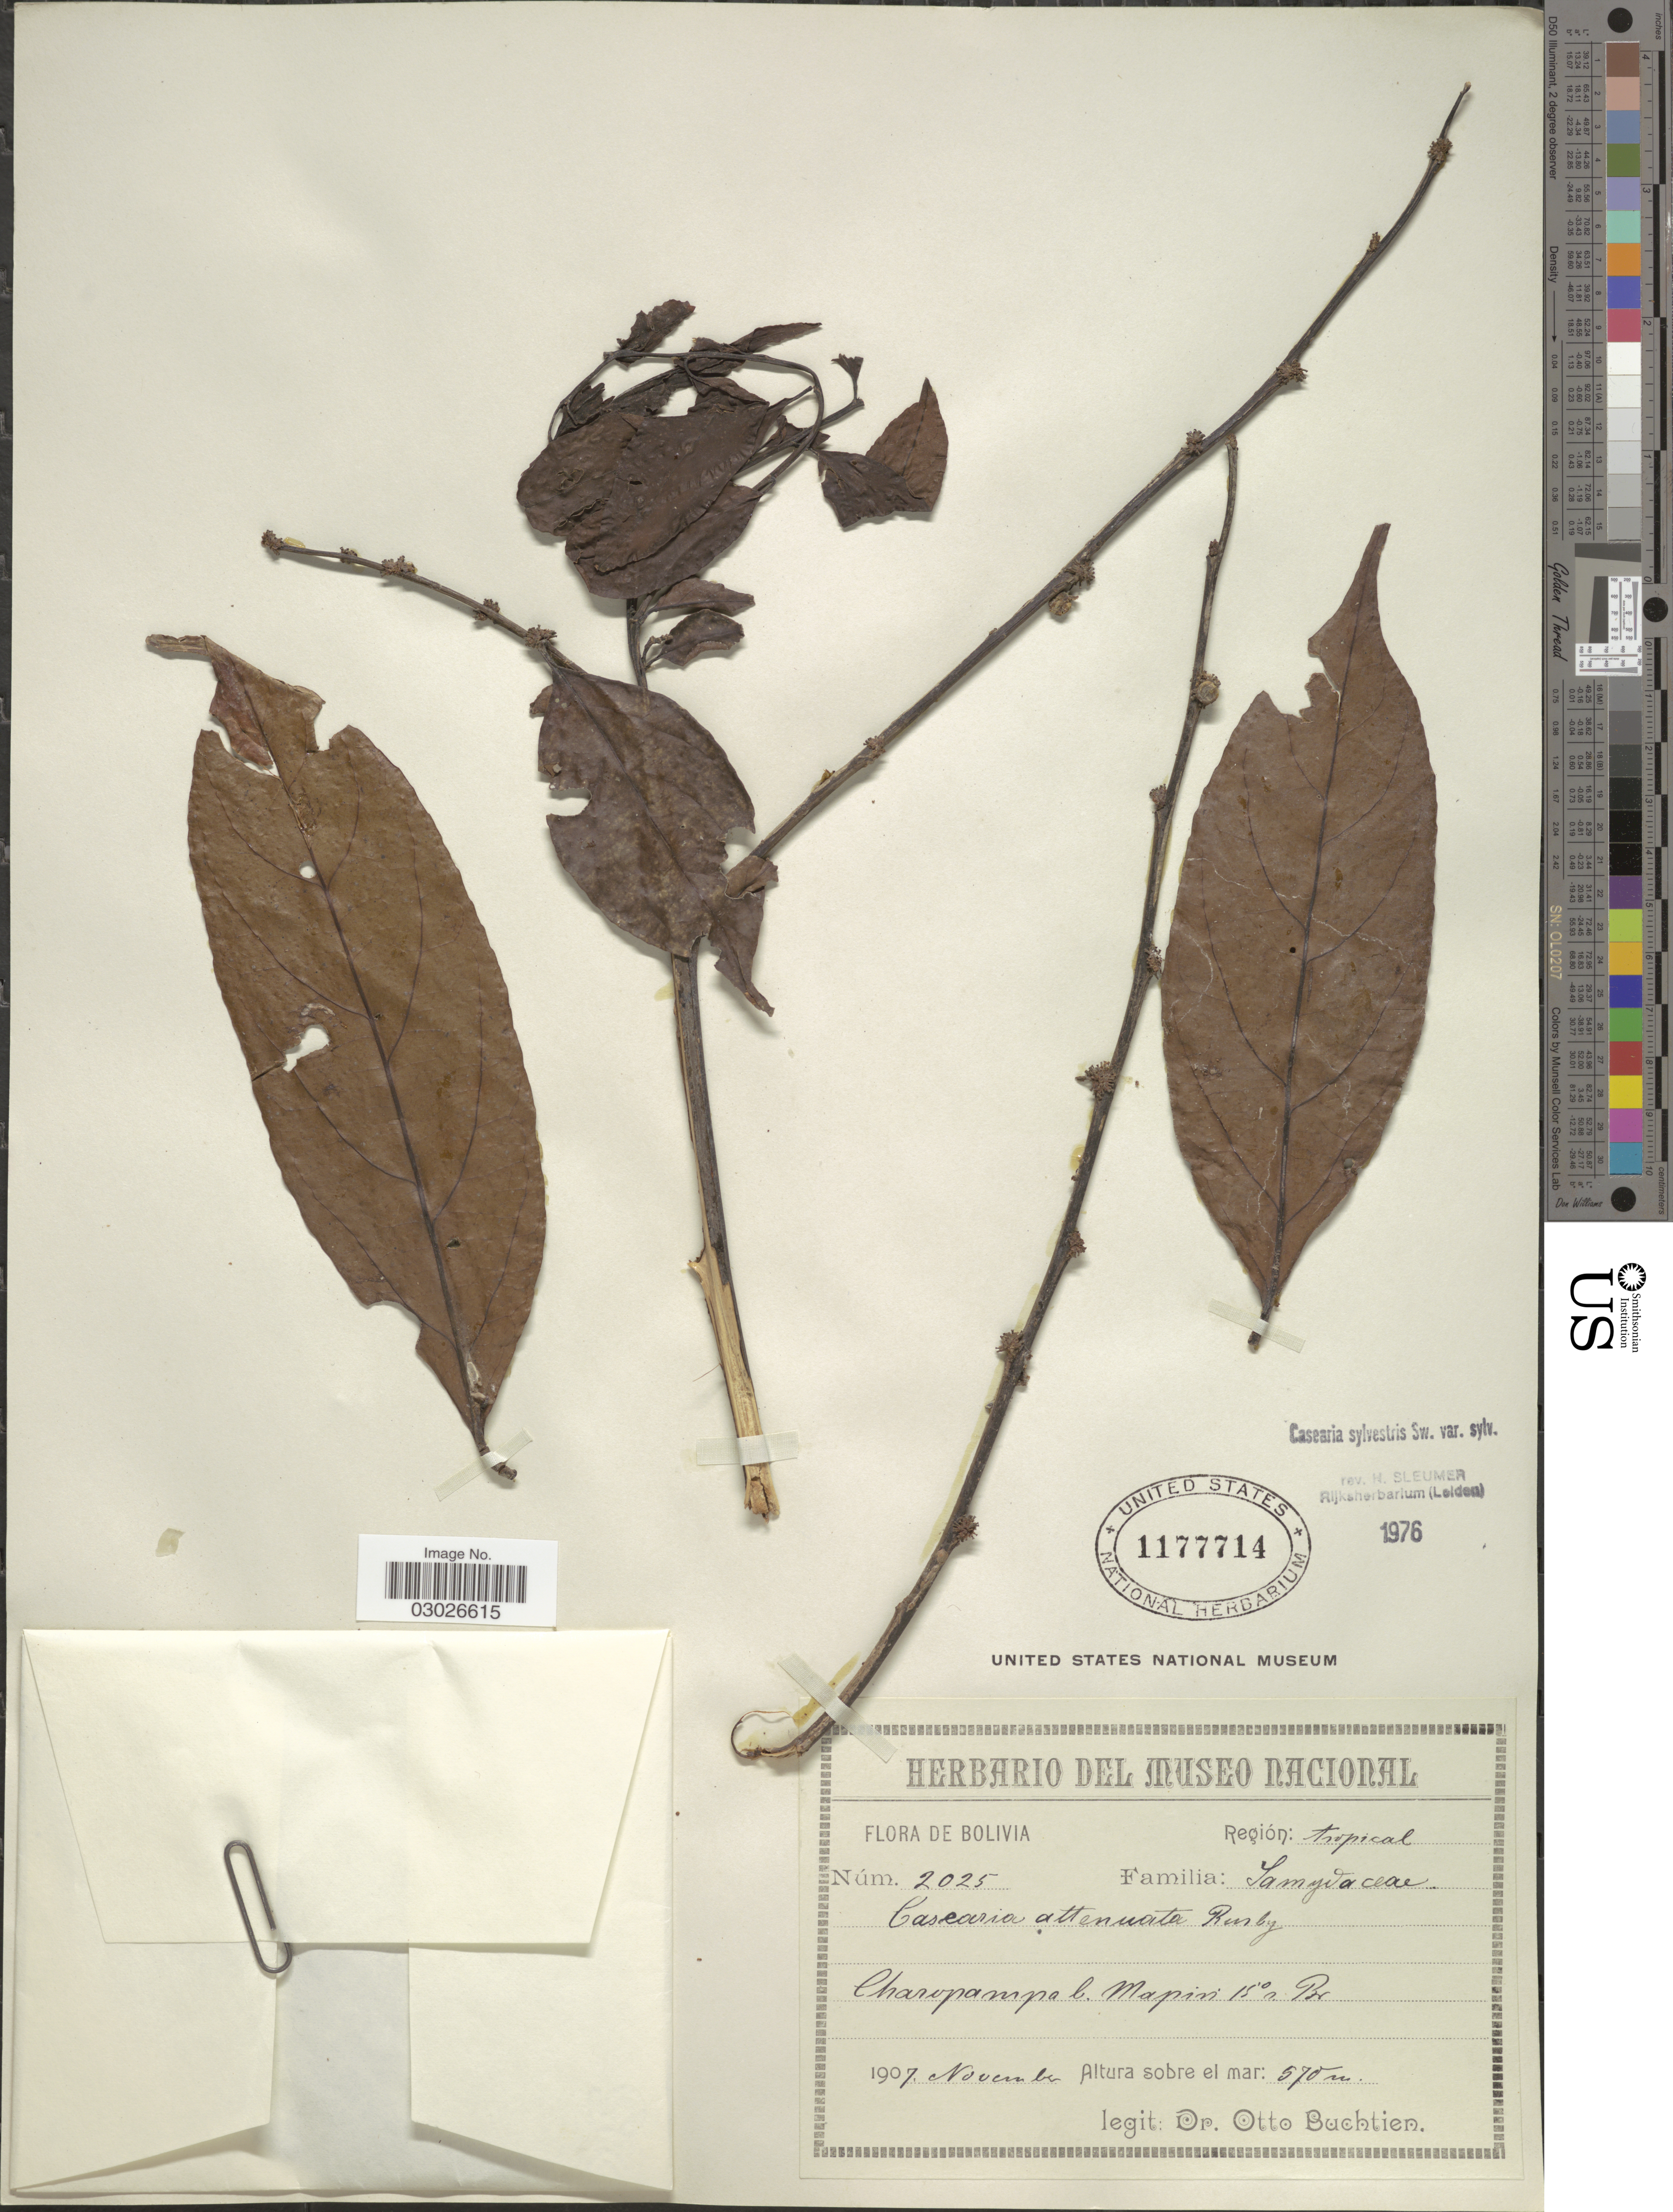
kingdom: Plantae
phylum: Tracheophyta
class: Magnoliopsida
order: Malpighiales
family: Salicaceae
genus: Casearia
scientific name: Casearia sylvestris var. sylvestris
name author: Sw.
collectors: O. Buchtien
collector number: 2025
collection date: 1907-11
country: Bolivia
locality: Región: tropical, Charopampa b. Mapiri.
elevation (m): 570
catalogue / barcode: US 1177714